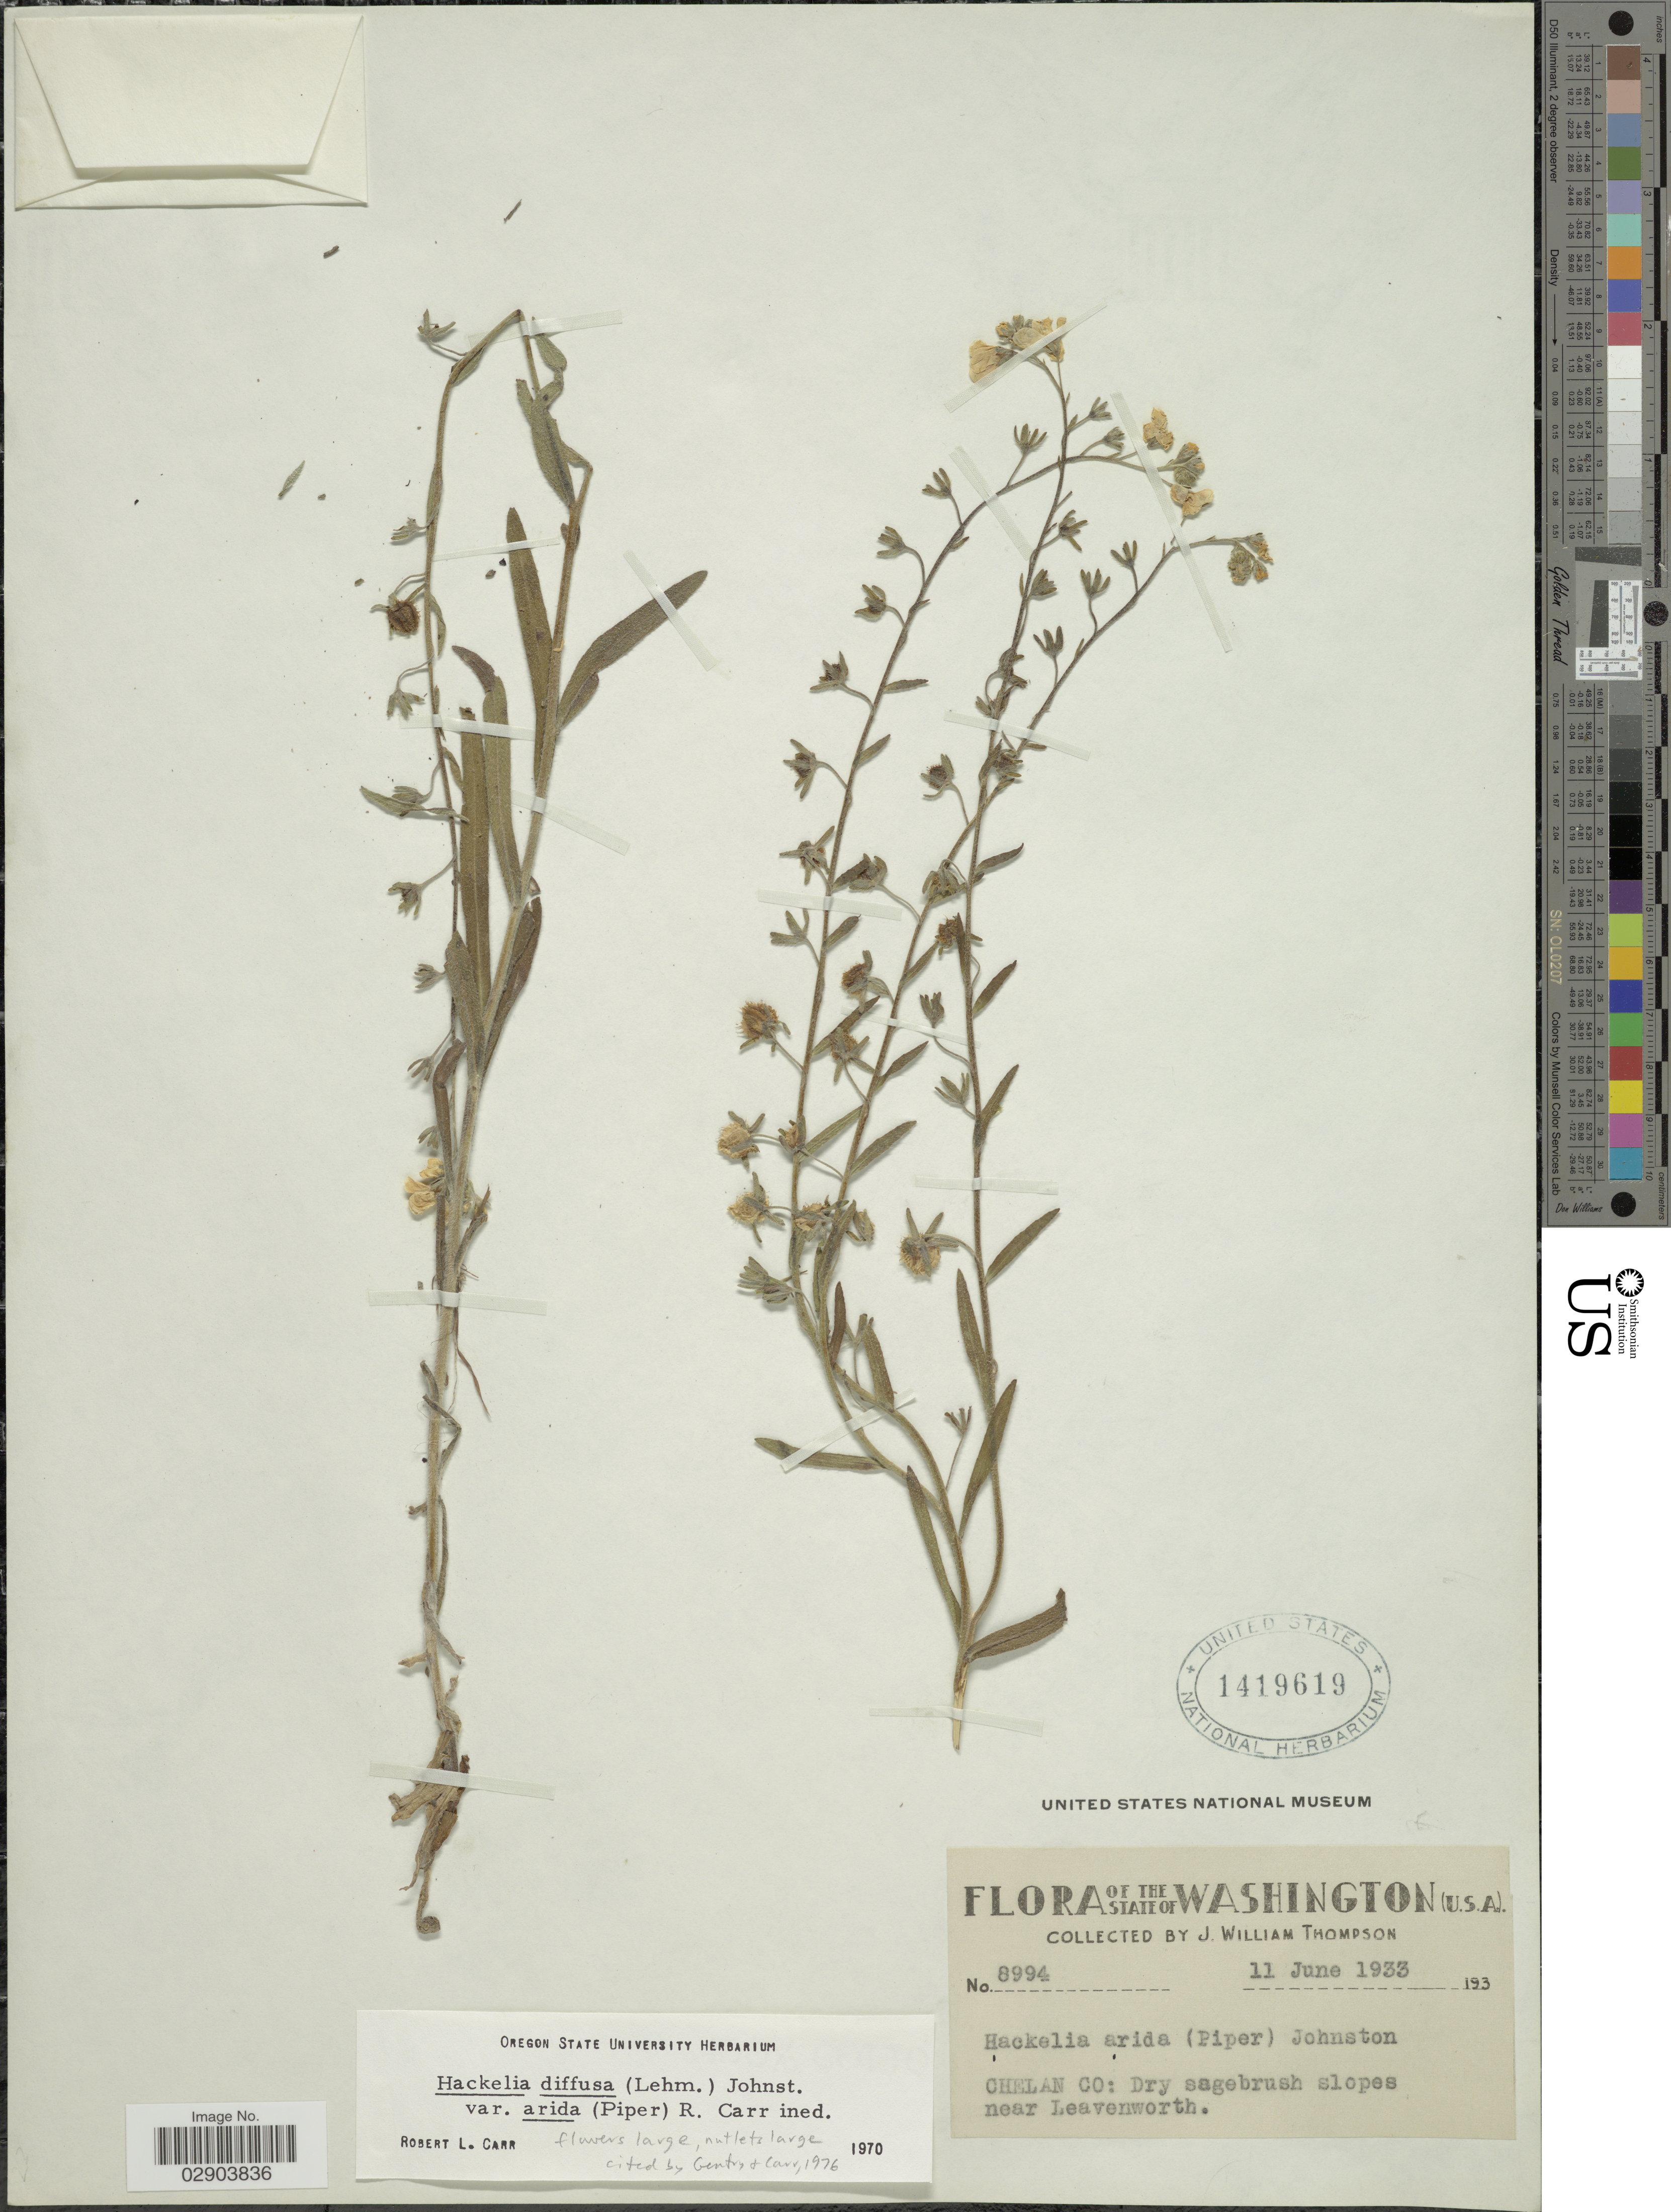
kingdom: Plantae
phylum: Tracheophyta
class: Magnoliopsida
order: Boraginales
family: Boraginaceae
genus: Hackelia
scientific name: Hackelia diffusa var. arida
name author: (Piper) Carr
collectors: J. W. Thompson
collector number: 8994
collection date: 1933-06-11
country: United States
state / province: Washington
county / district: Chelan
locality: Chelan Co., Dry Sagebrush slopes near Leavenworth.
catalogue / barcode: US 1419619